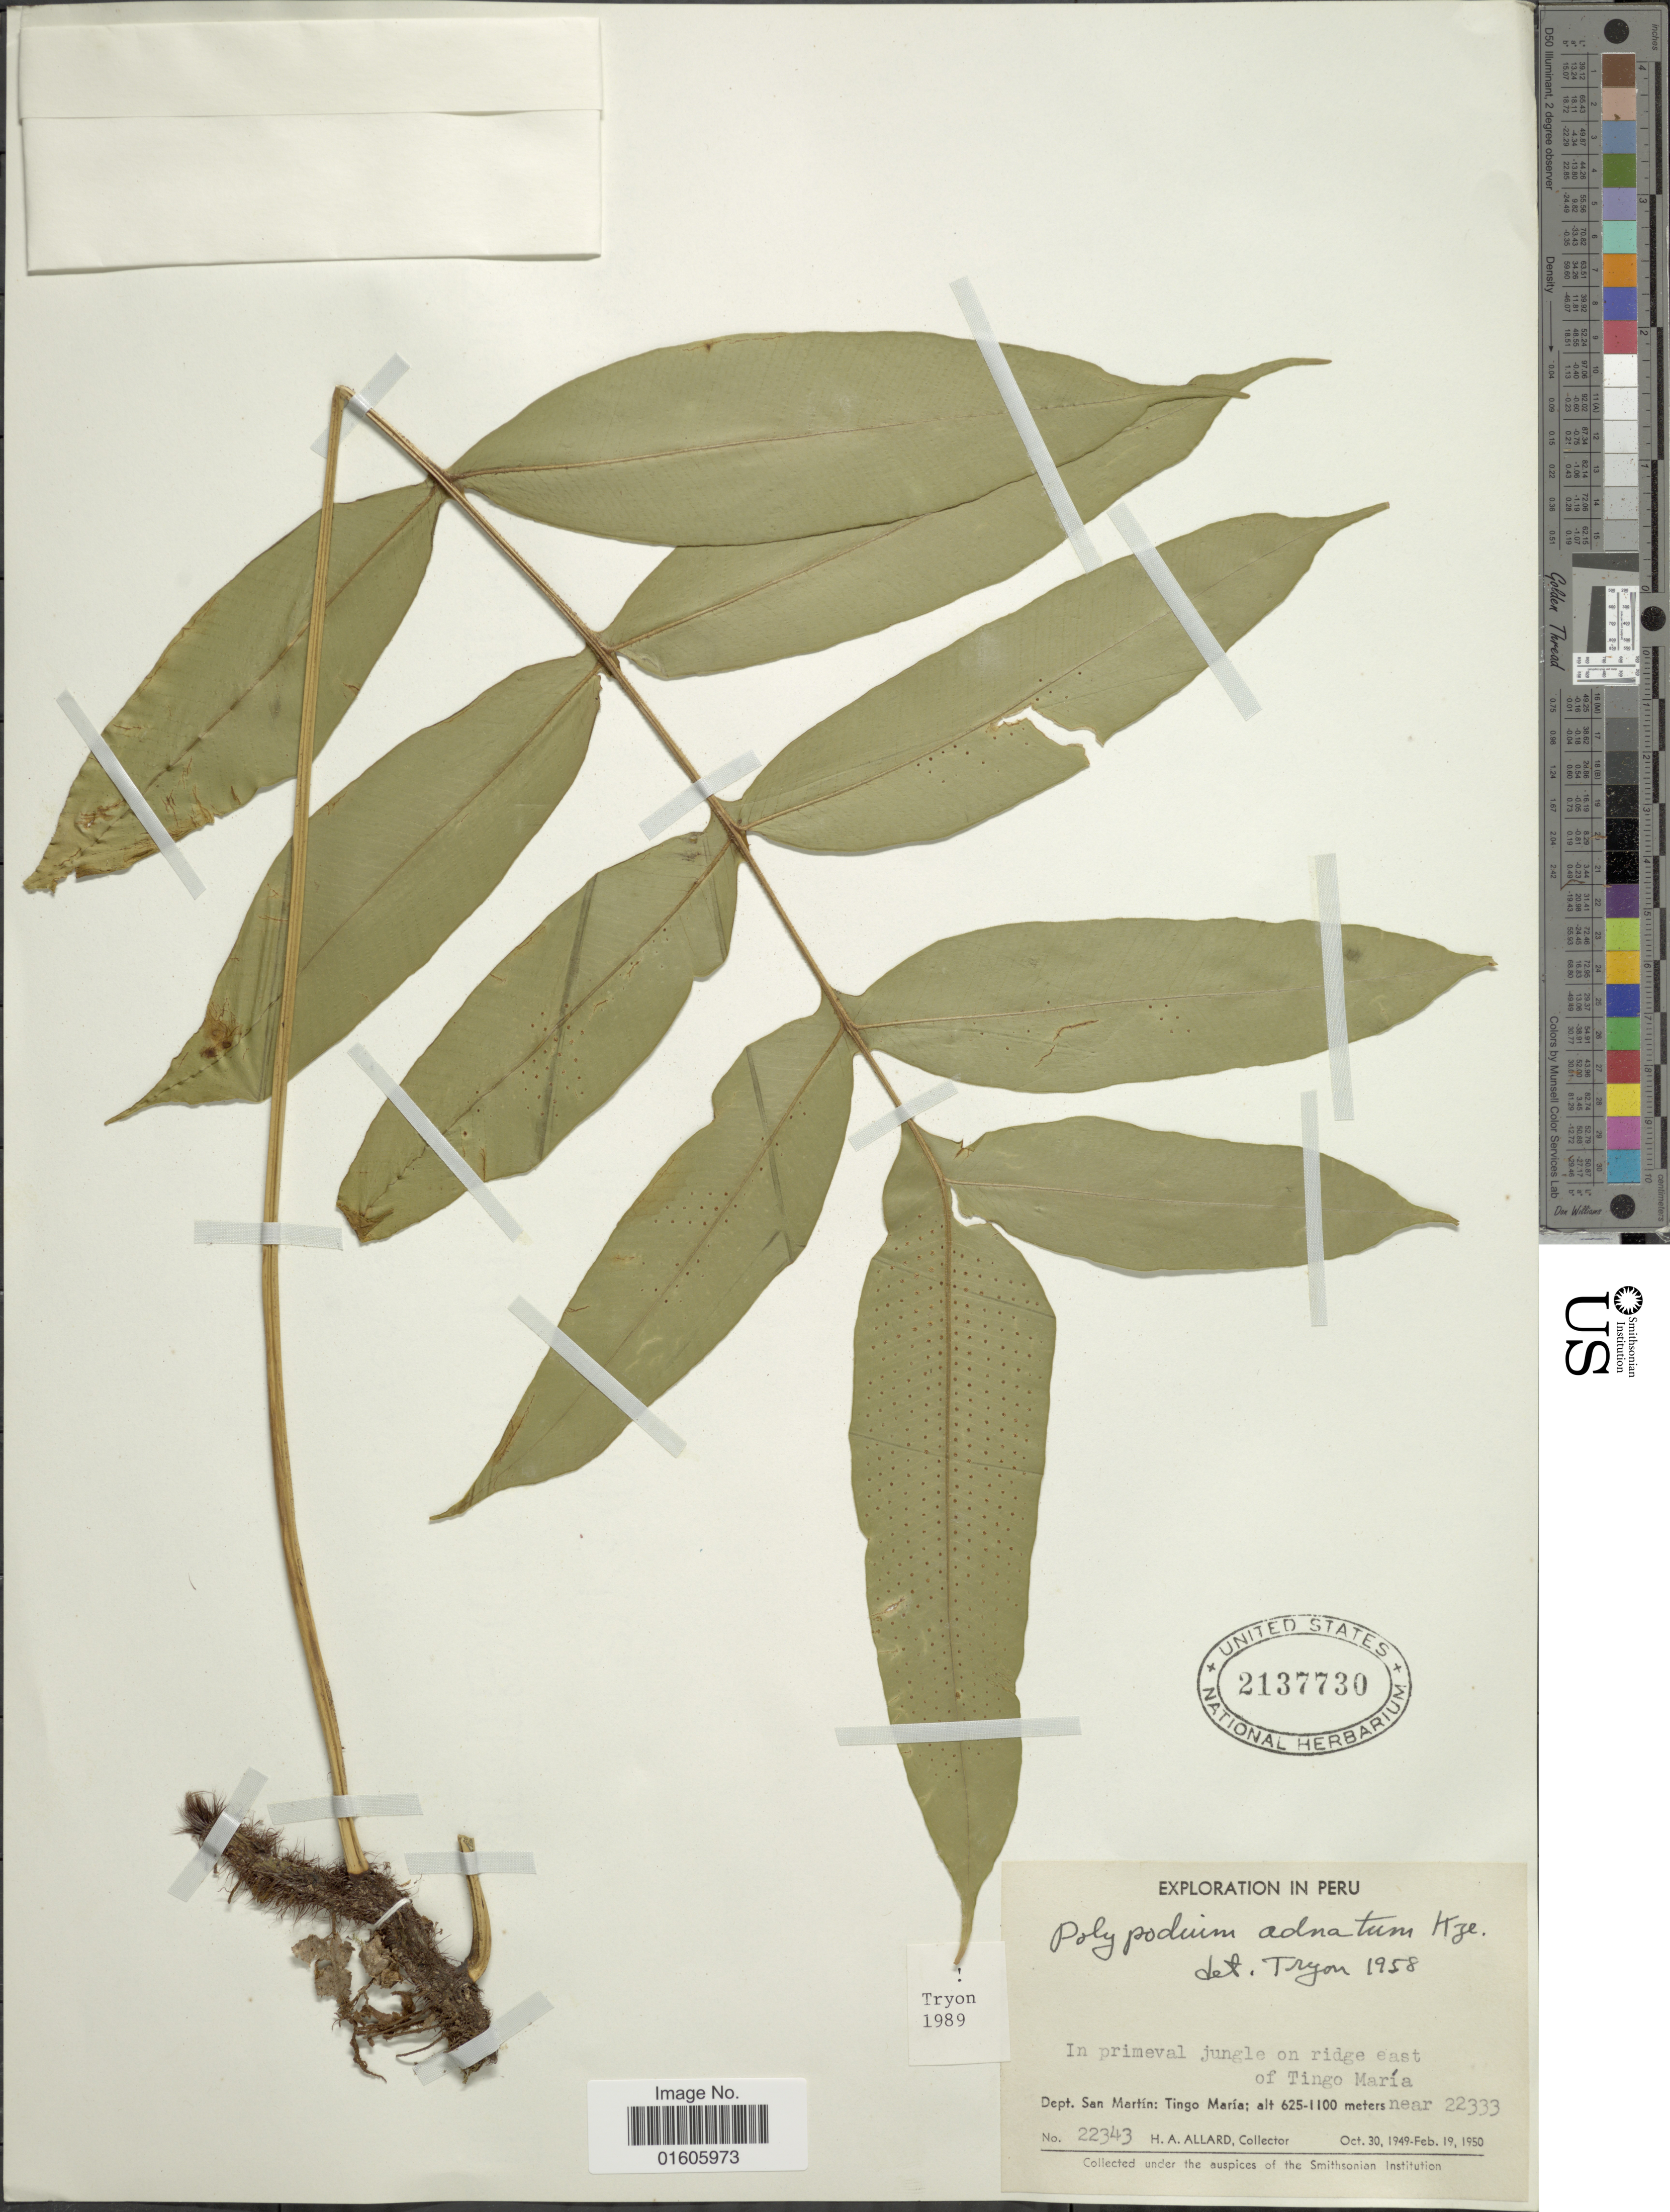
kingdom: Plantae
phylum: Tracheophyta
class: Polypodiopsida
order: Polypodiales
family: Polypodiaceae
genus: Serpocaulon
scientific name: Serpocaulon adnatum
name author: (Kunze ex Klotzsch) A.R. Sm.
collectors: H. A. Allard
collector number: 22343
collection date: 1949-10-30/1950-02-19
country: Peru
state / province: San Martín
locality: In primeval jungle on ridge east of Tingo María near 22333. Dept. San Martín: Tingo María.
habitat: in primeval jungle on ridge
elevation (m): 625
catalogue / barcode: US 2137730